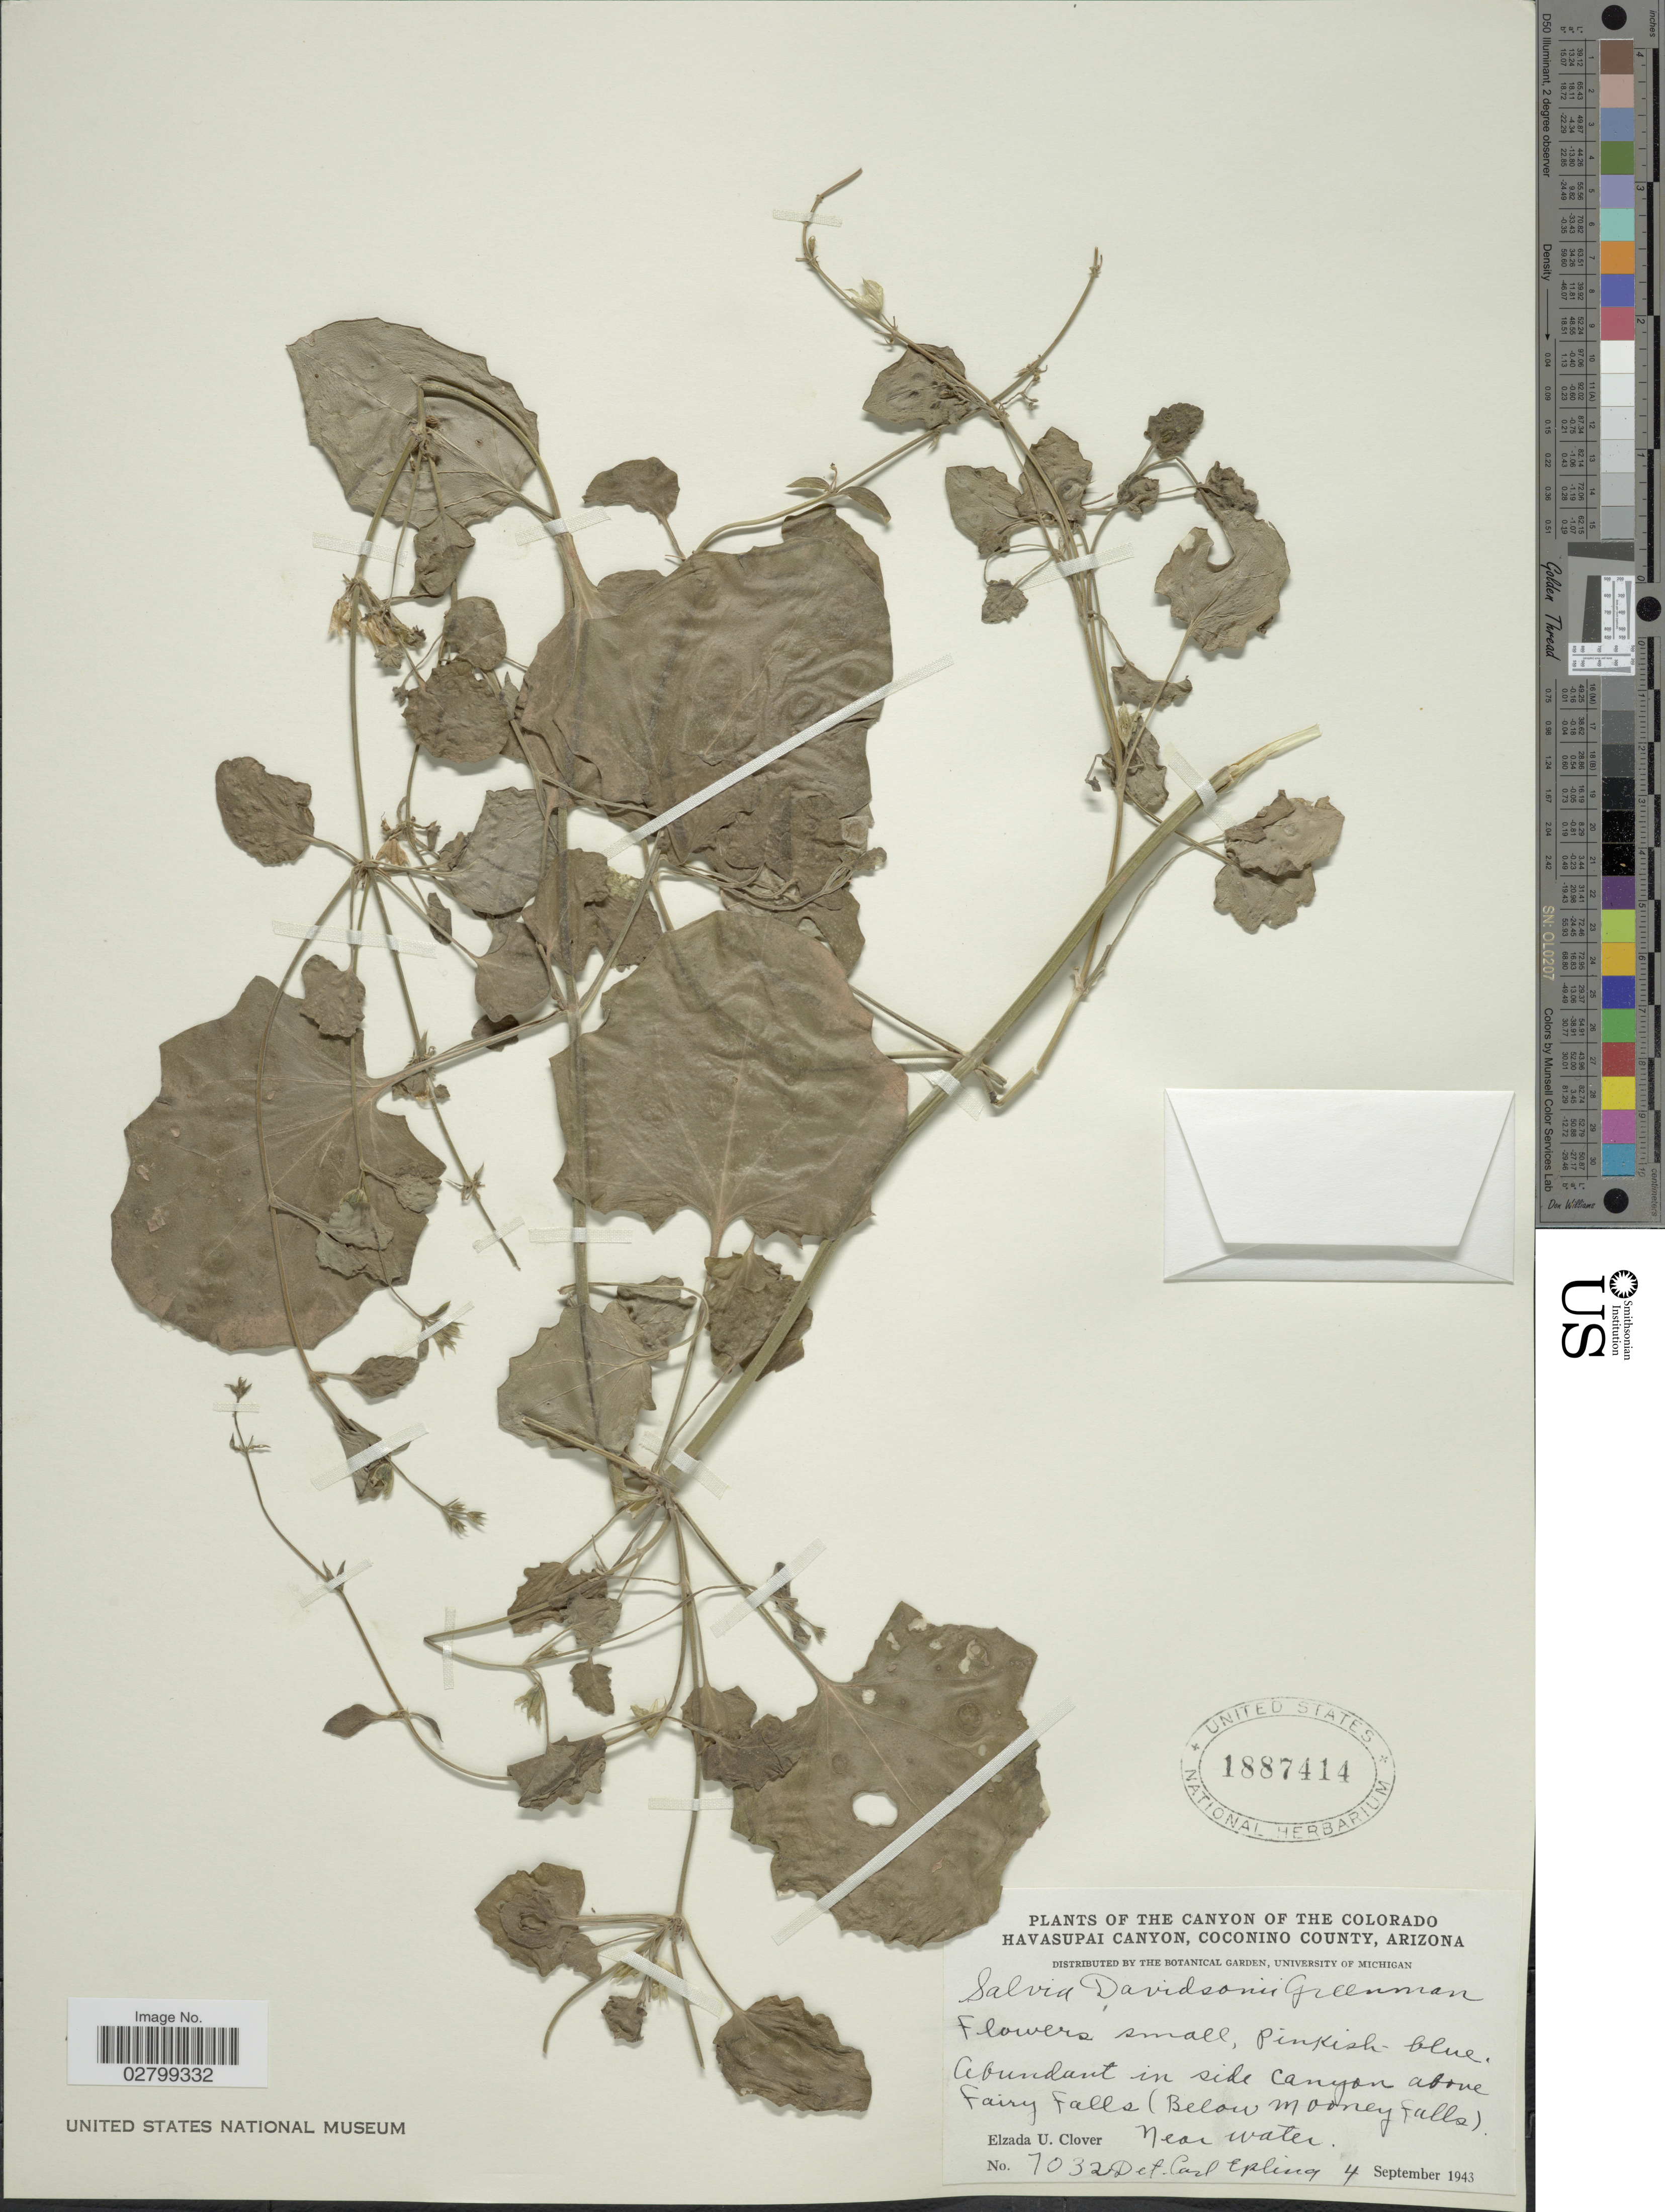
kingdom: Plantae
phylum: Tracheophyta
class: Magnoliopsida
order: Lamiales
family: Lamiaceae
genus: Salvia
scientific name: Salvia davidsonii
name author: Greenm.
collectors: E. U. Clover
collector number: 7032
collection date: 1943-09-04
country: United States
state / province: Arizona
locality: The Canyon of the Colorado Havasupai Canyon, Coconino County. Abundant in side canyon above Fairy Falls (Below Mooney Falls). Near water.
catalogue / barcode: US 1887414